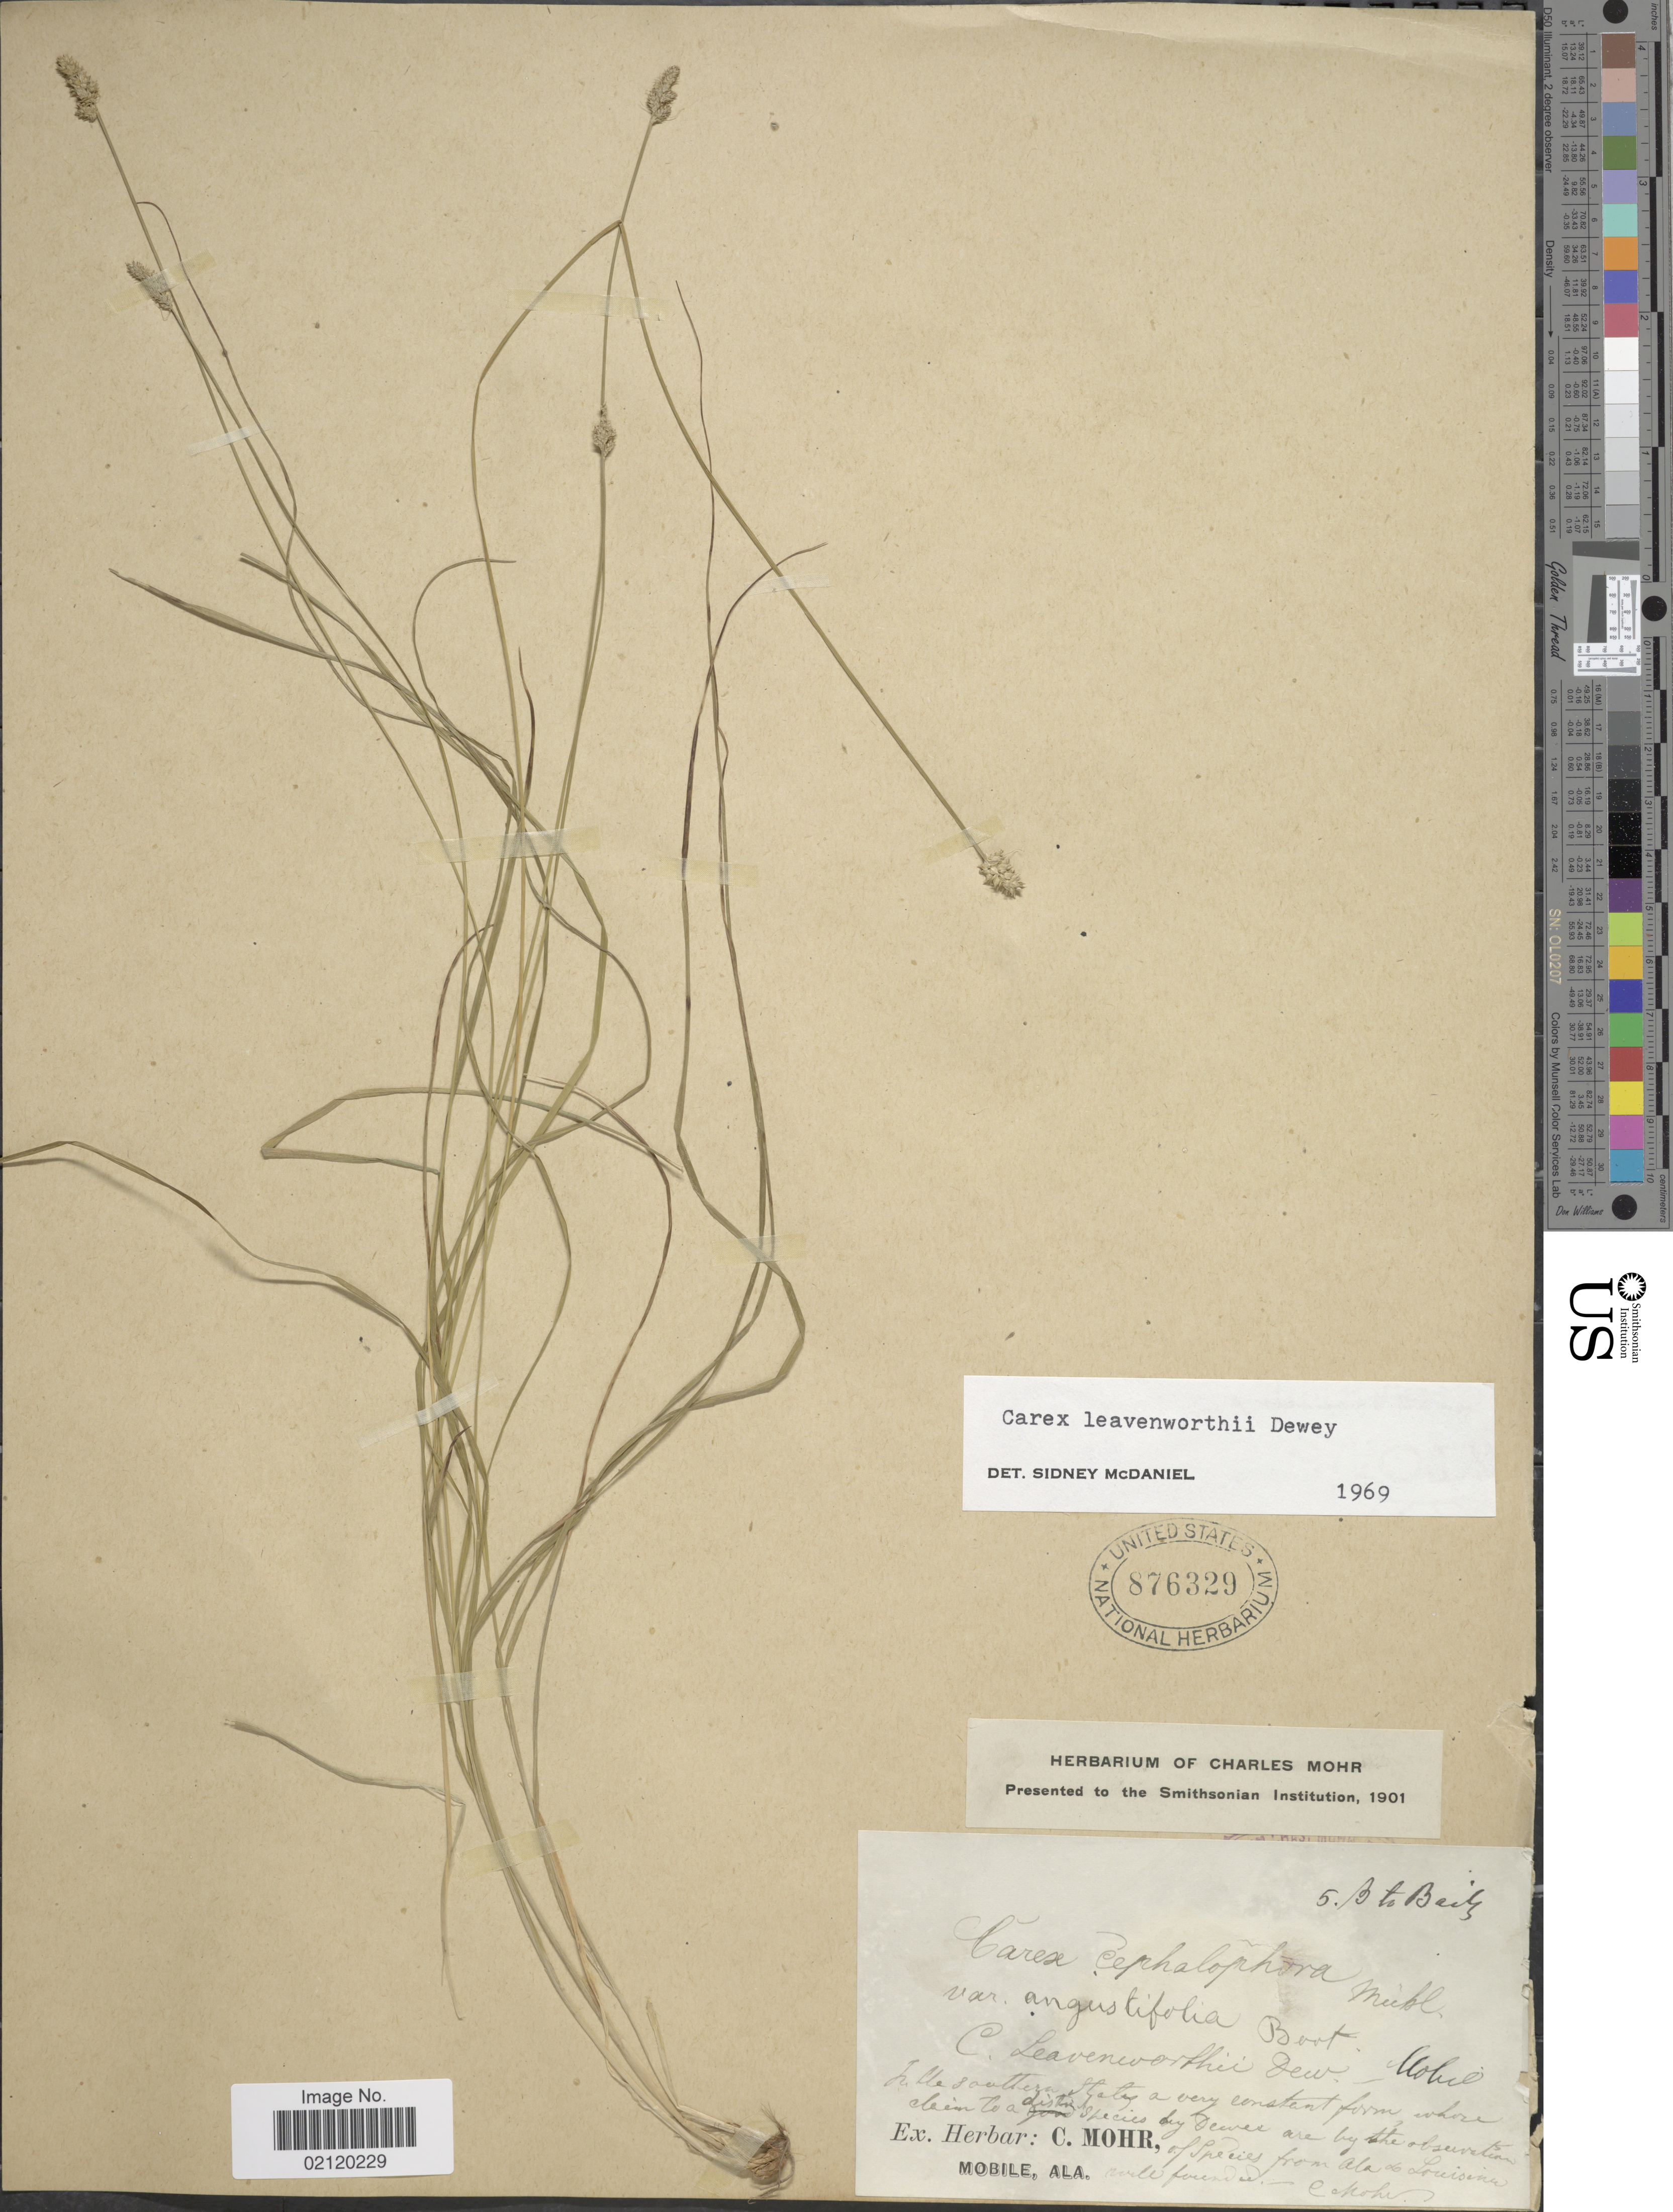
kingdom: Plantae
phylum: Tracheophyta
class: Liliopsida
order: Poales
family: Cyperaceae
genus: Carex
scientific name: Carex leavenworthii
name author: Dewey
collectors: C. T. Mohr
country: United States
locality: from Ala & Louisiana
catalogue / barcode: US 876329